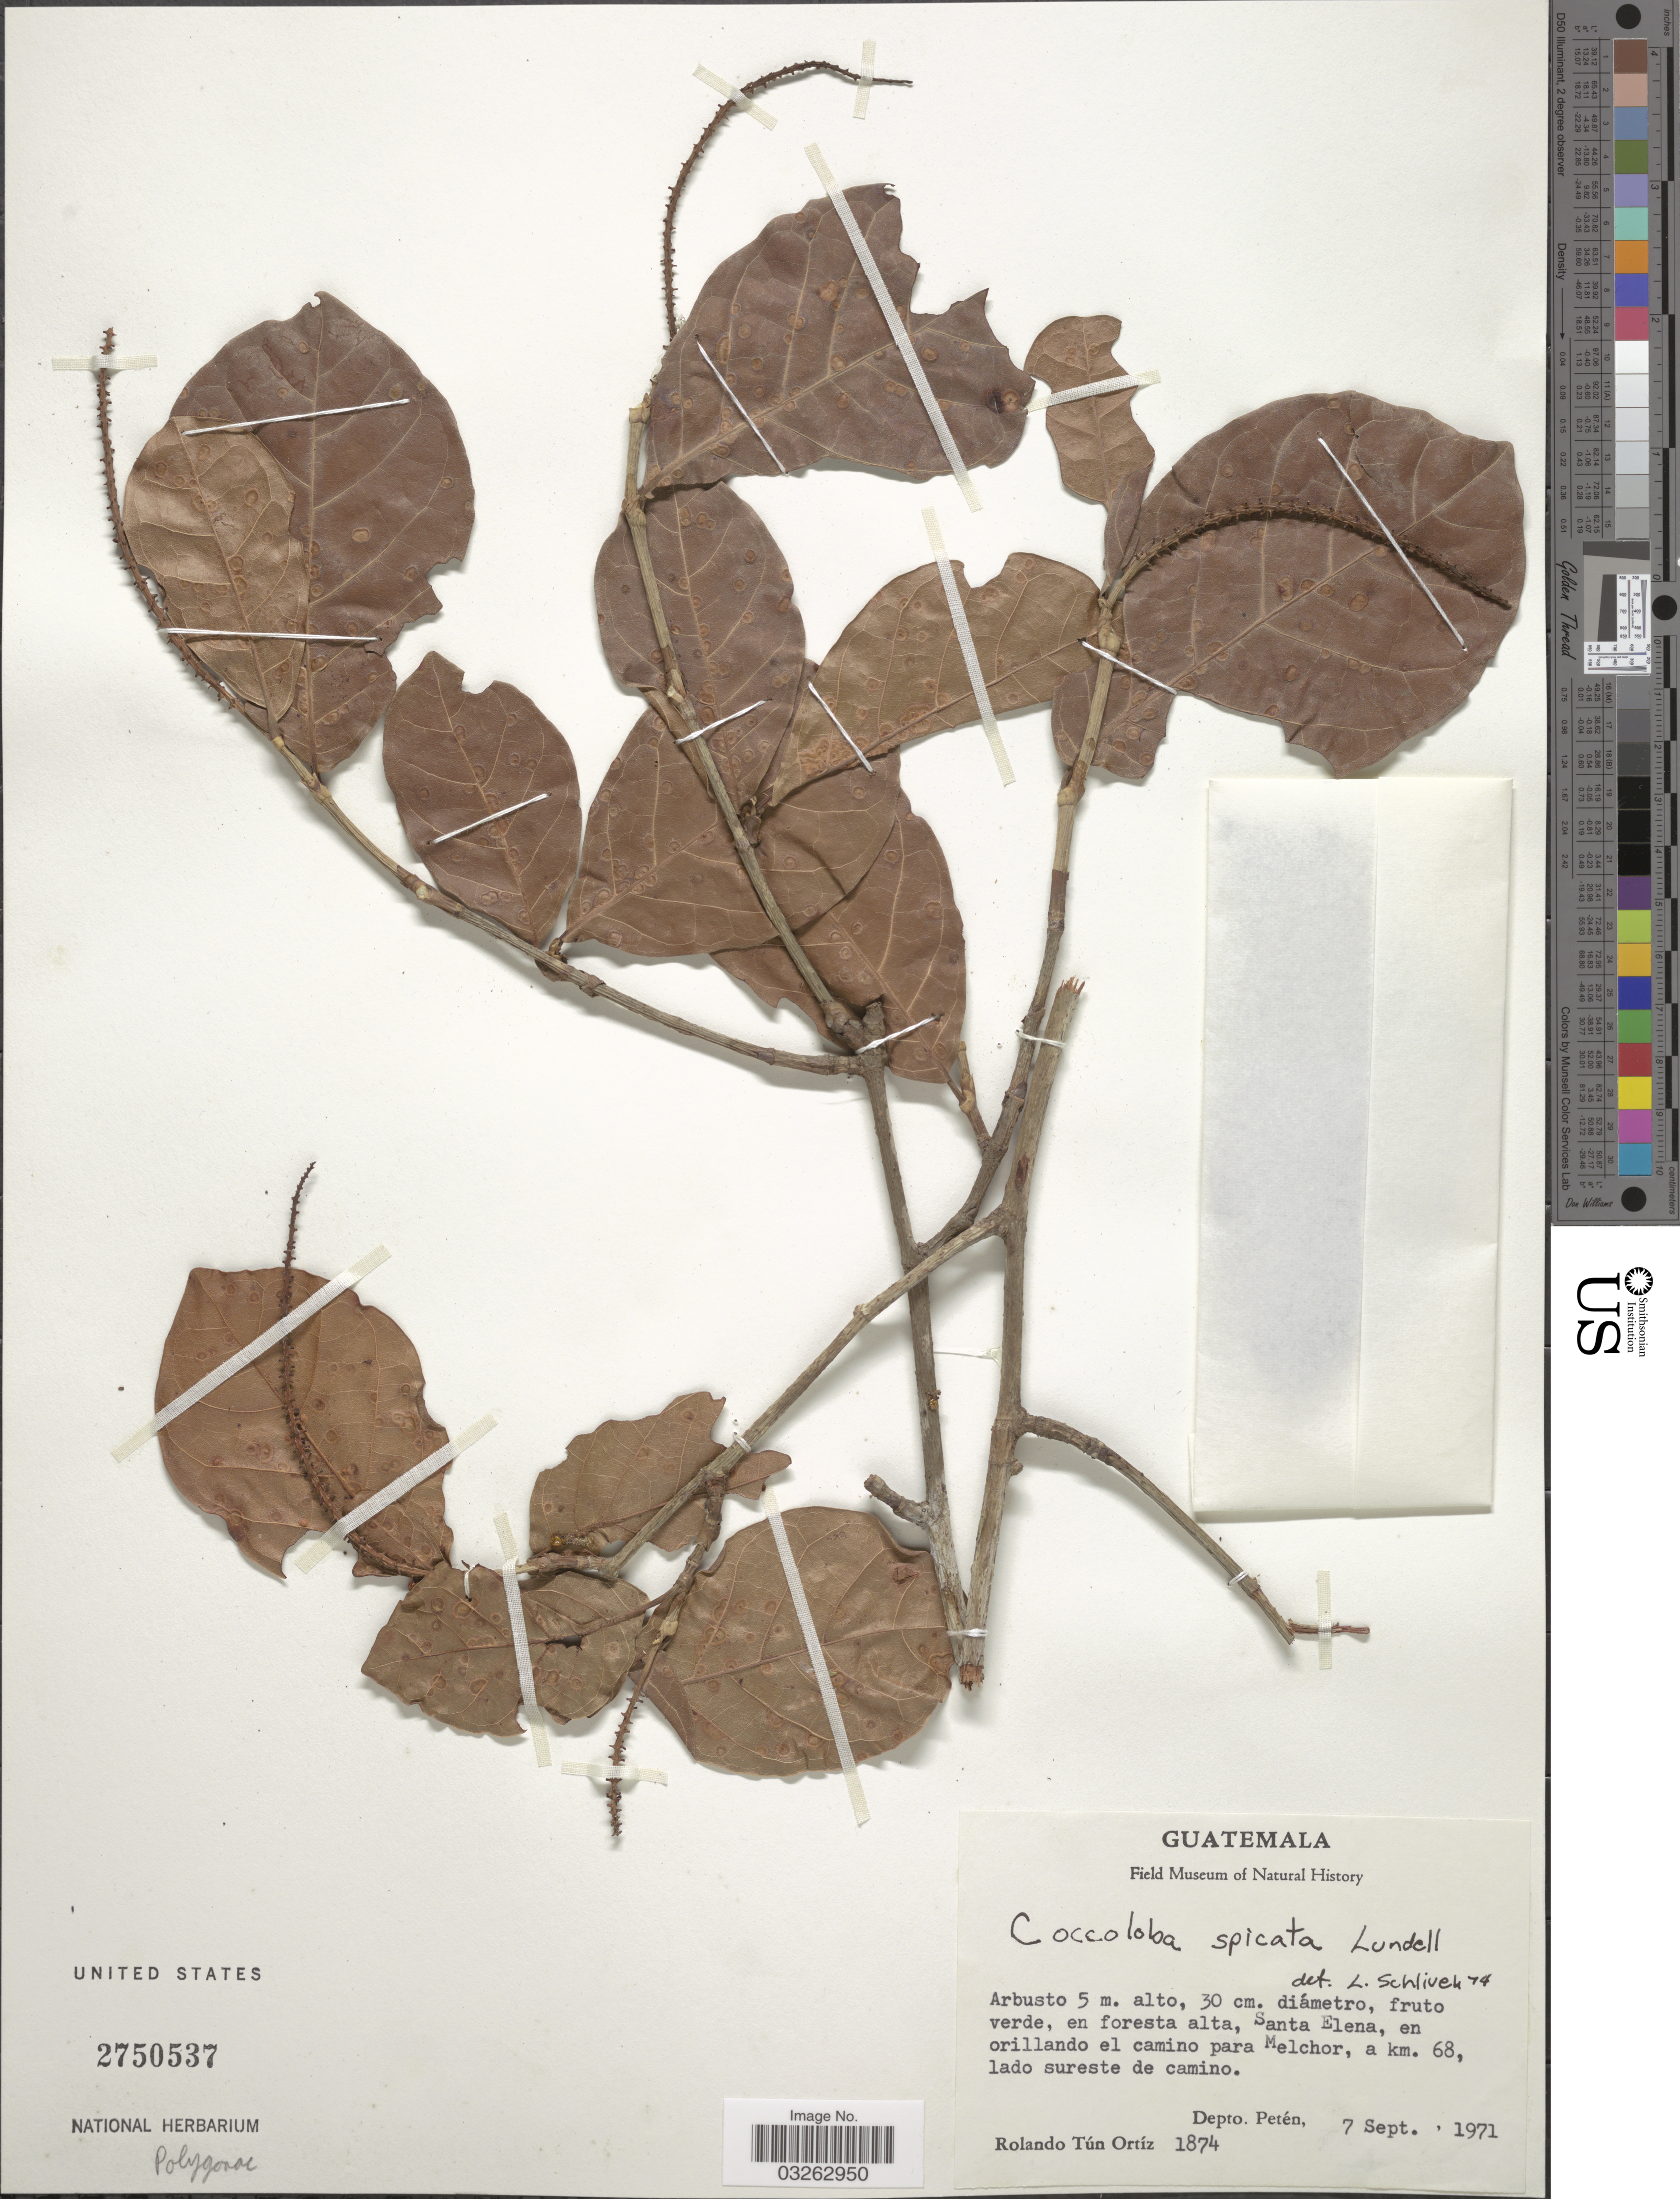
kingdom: Plantae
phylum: Tracheophyta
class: Magnoliopsida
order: Caryophyllales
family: Polygonaceae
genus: Coccoloba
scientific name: Coccoloba spicata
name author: Lundell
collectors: R. Ortiz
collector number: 1874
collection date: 1971-09-07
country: Guatemala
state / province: El Petén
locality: Santa Elena, en orillando el camino para Melchor, a km. 68, lado sureste de camino. Depto. Petén.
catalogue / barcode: US 2750537